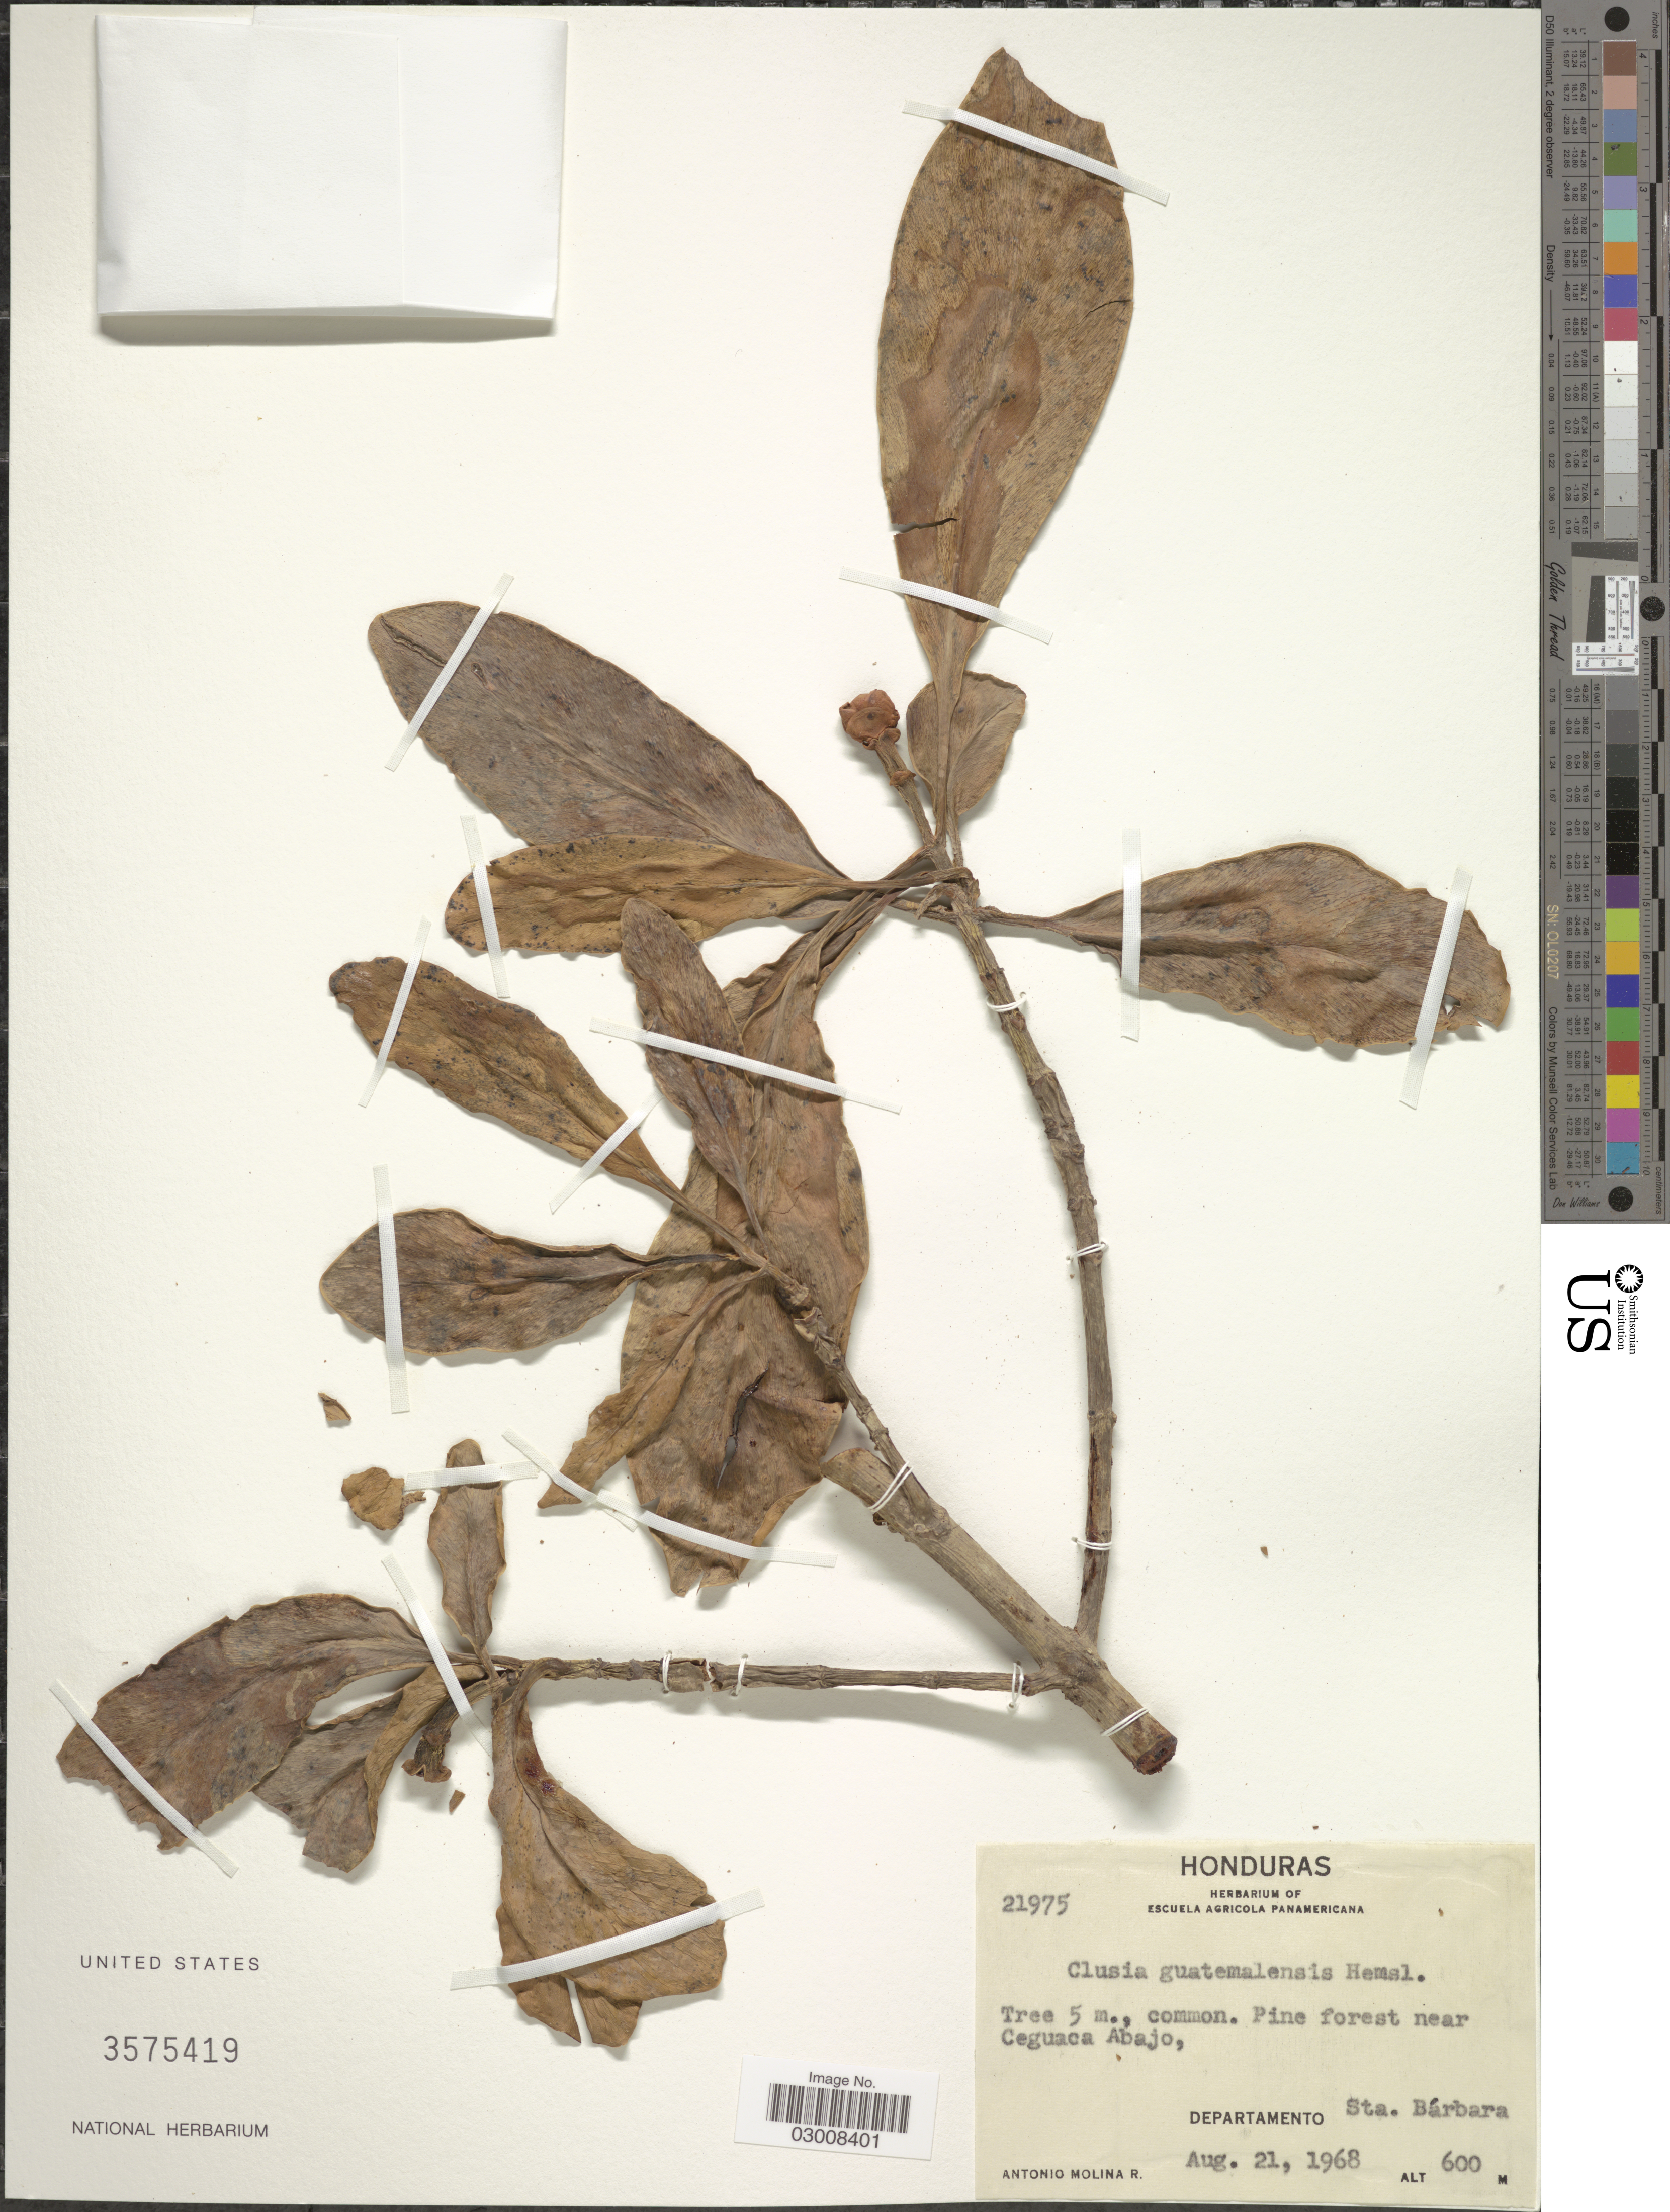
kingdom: Plantae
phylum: Tracheophyta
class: Magnoliopsida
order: Malpighiales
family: Clusiaceae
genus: Clusia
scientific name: Clusia guatemalensis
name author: Hemsl.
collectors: A. Molina R.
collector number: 21975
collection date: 1968-08-21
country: Honduras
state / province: Santa Bárbara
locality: Pine forest near Ceguaca Abajo, Departamento Sta. Bárbara.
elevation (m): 600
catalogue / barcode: US 3575419